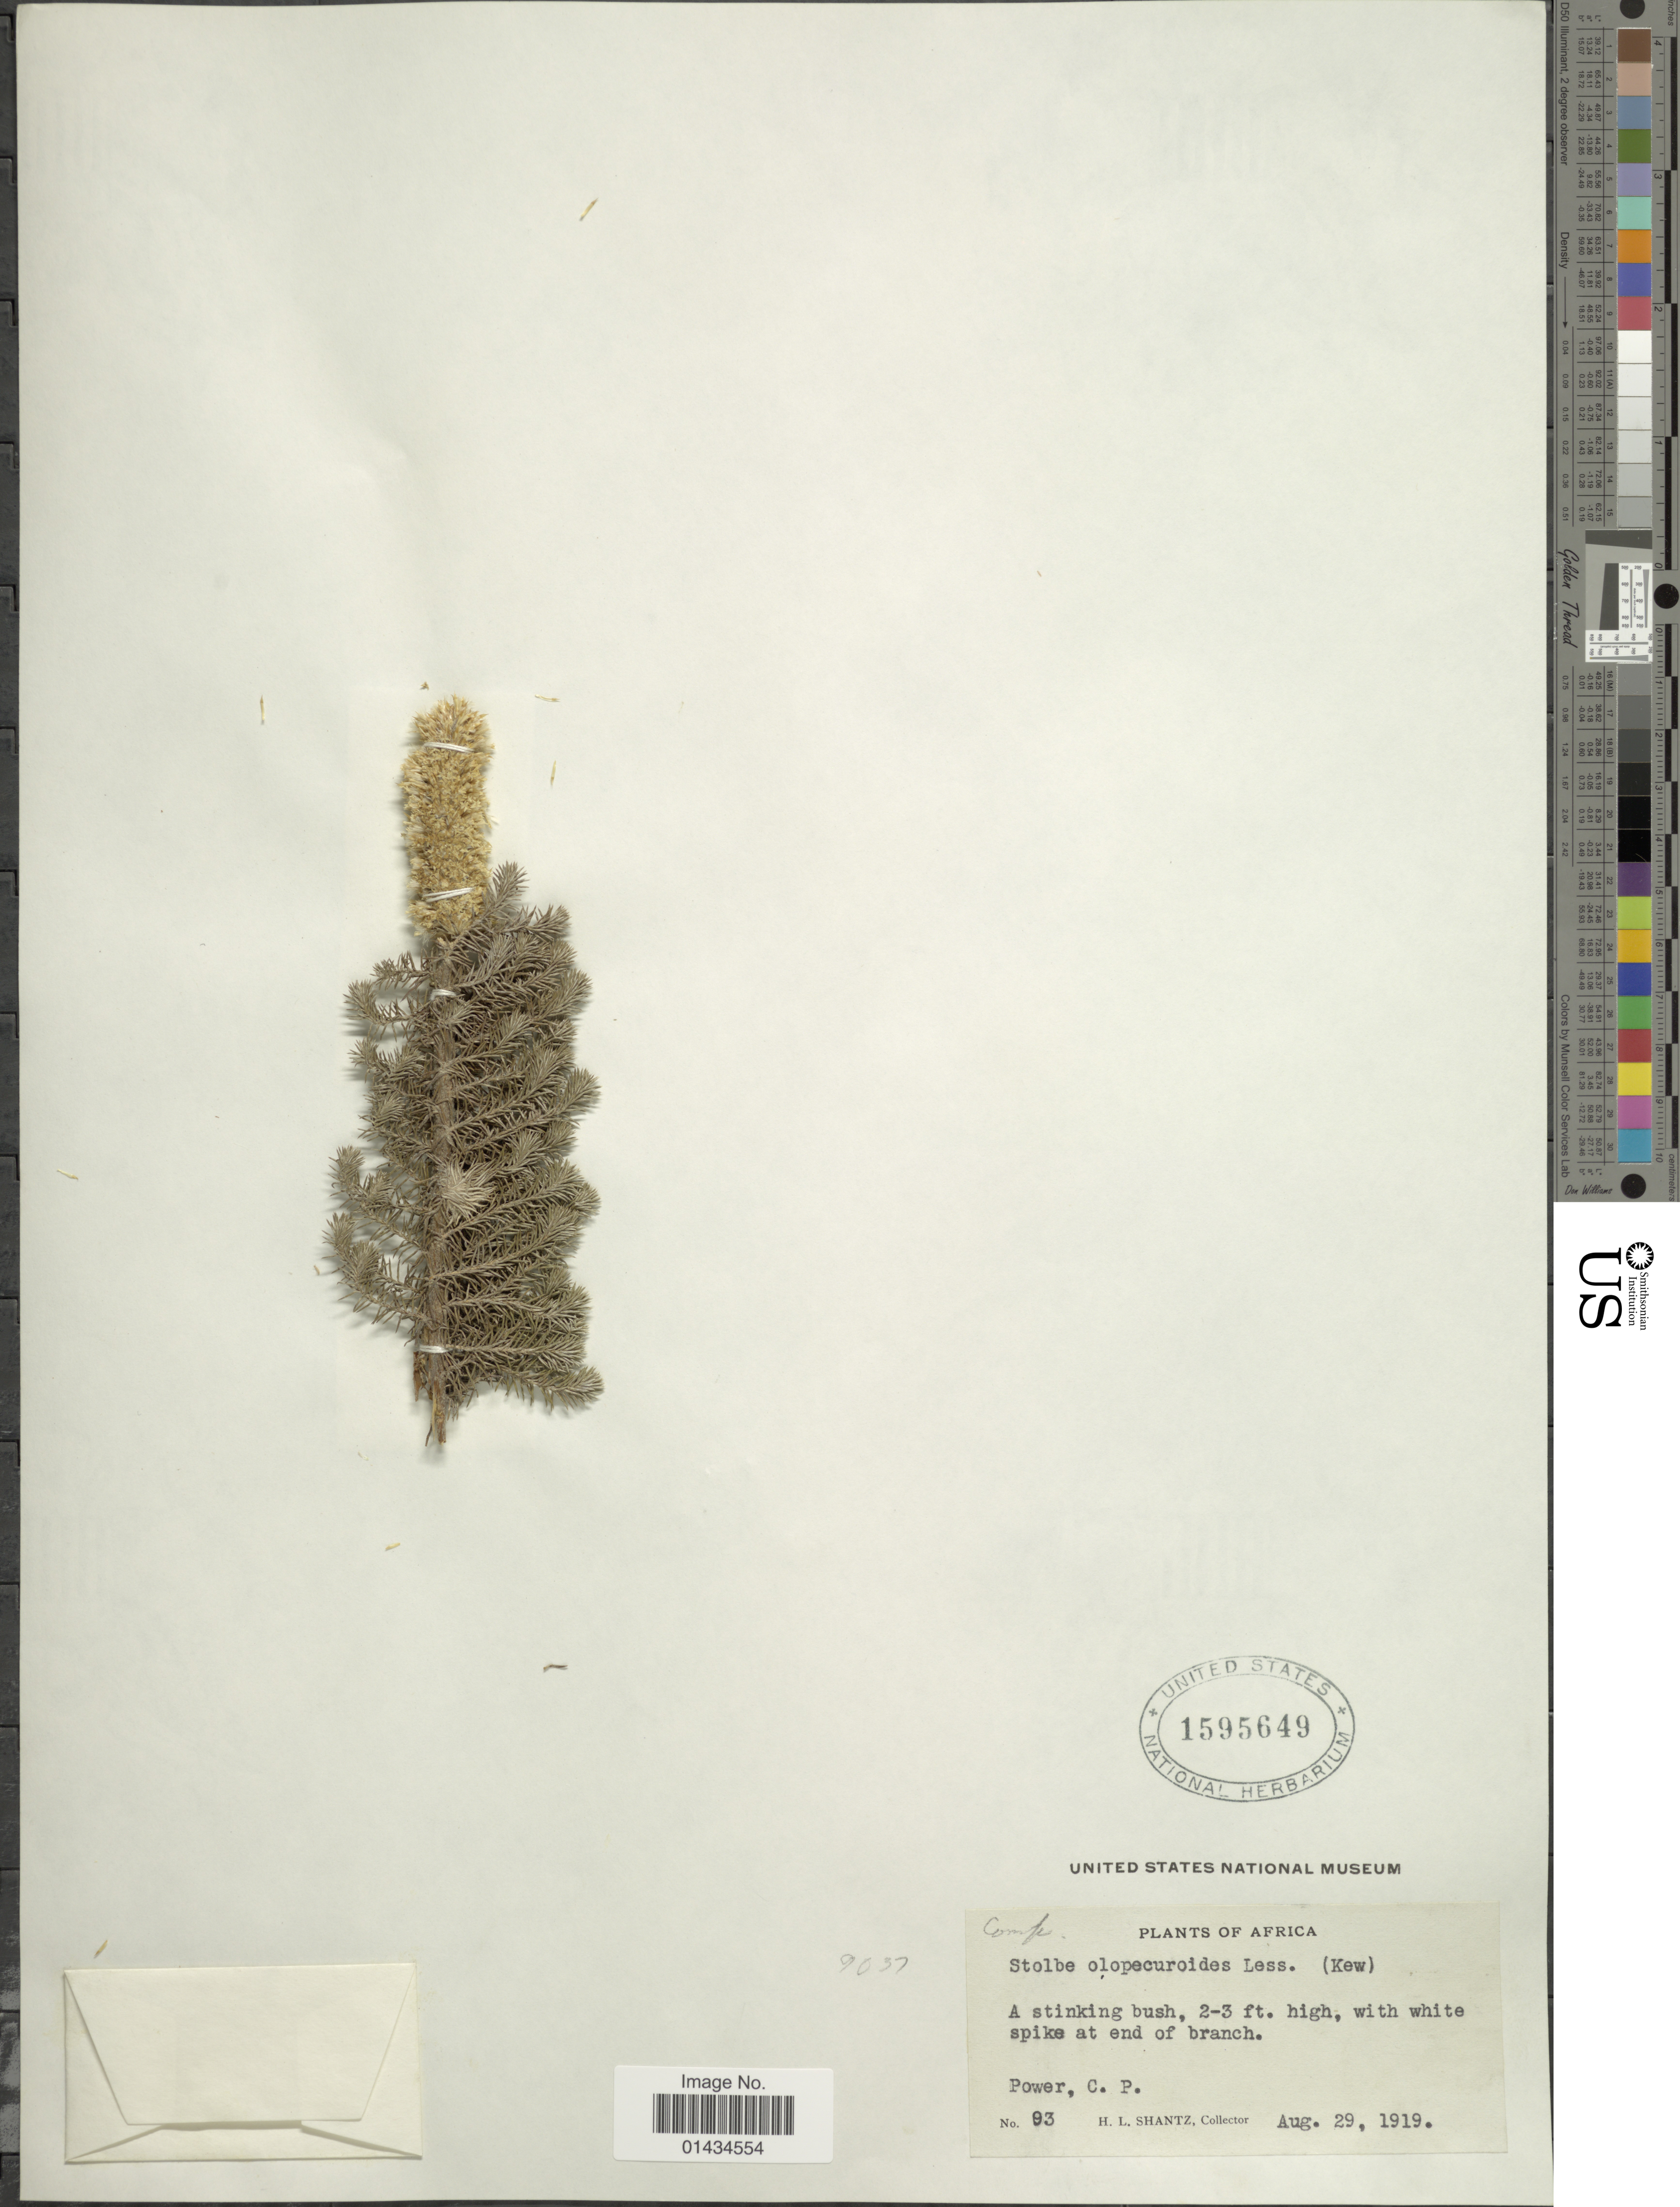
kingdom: Plantae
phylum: Tracheophyta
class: Magnoliopsida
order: Asterales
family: Asteraceae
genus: Stoebe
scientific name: Stoebe alopecuroides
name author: (Lam.) Less.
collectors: H. Shantz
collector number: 93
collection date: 1919-08-29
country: South Africa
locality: White spike at end of branch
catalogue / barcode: US 1595649